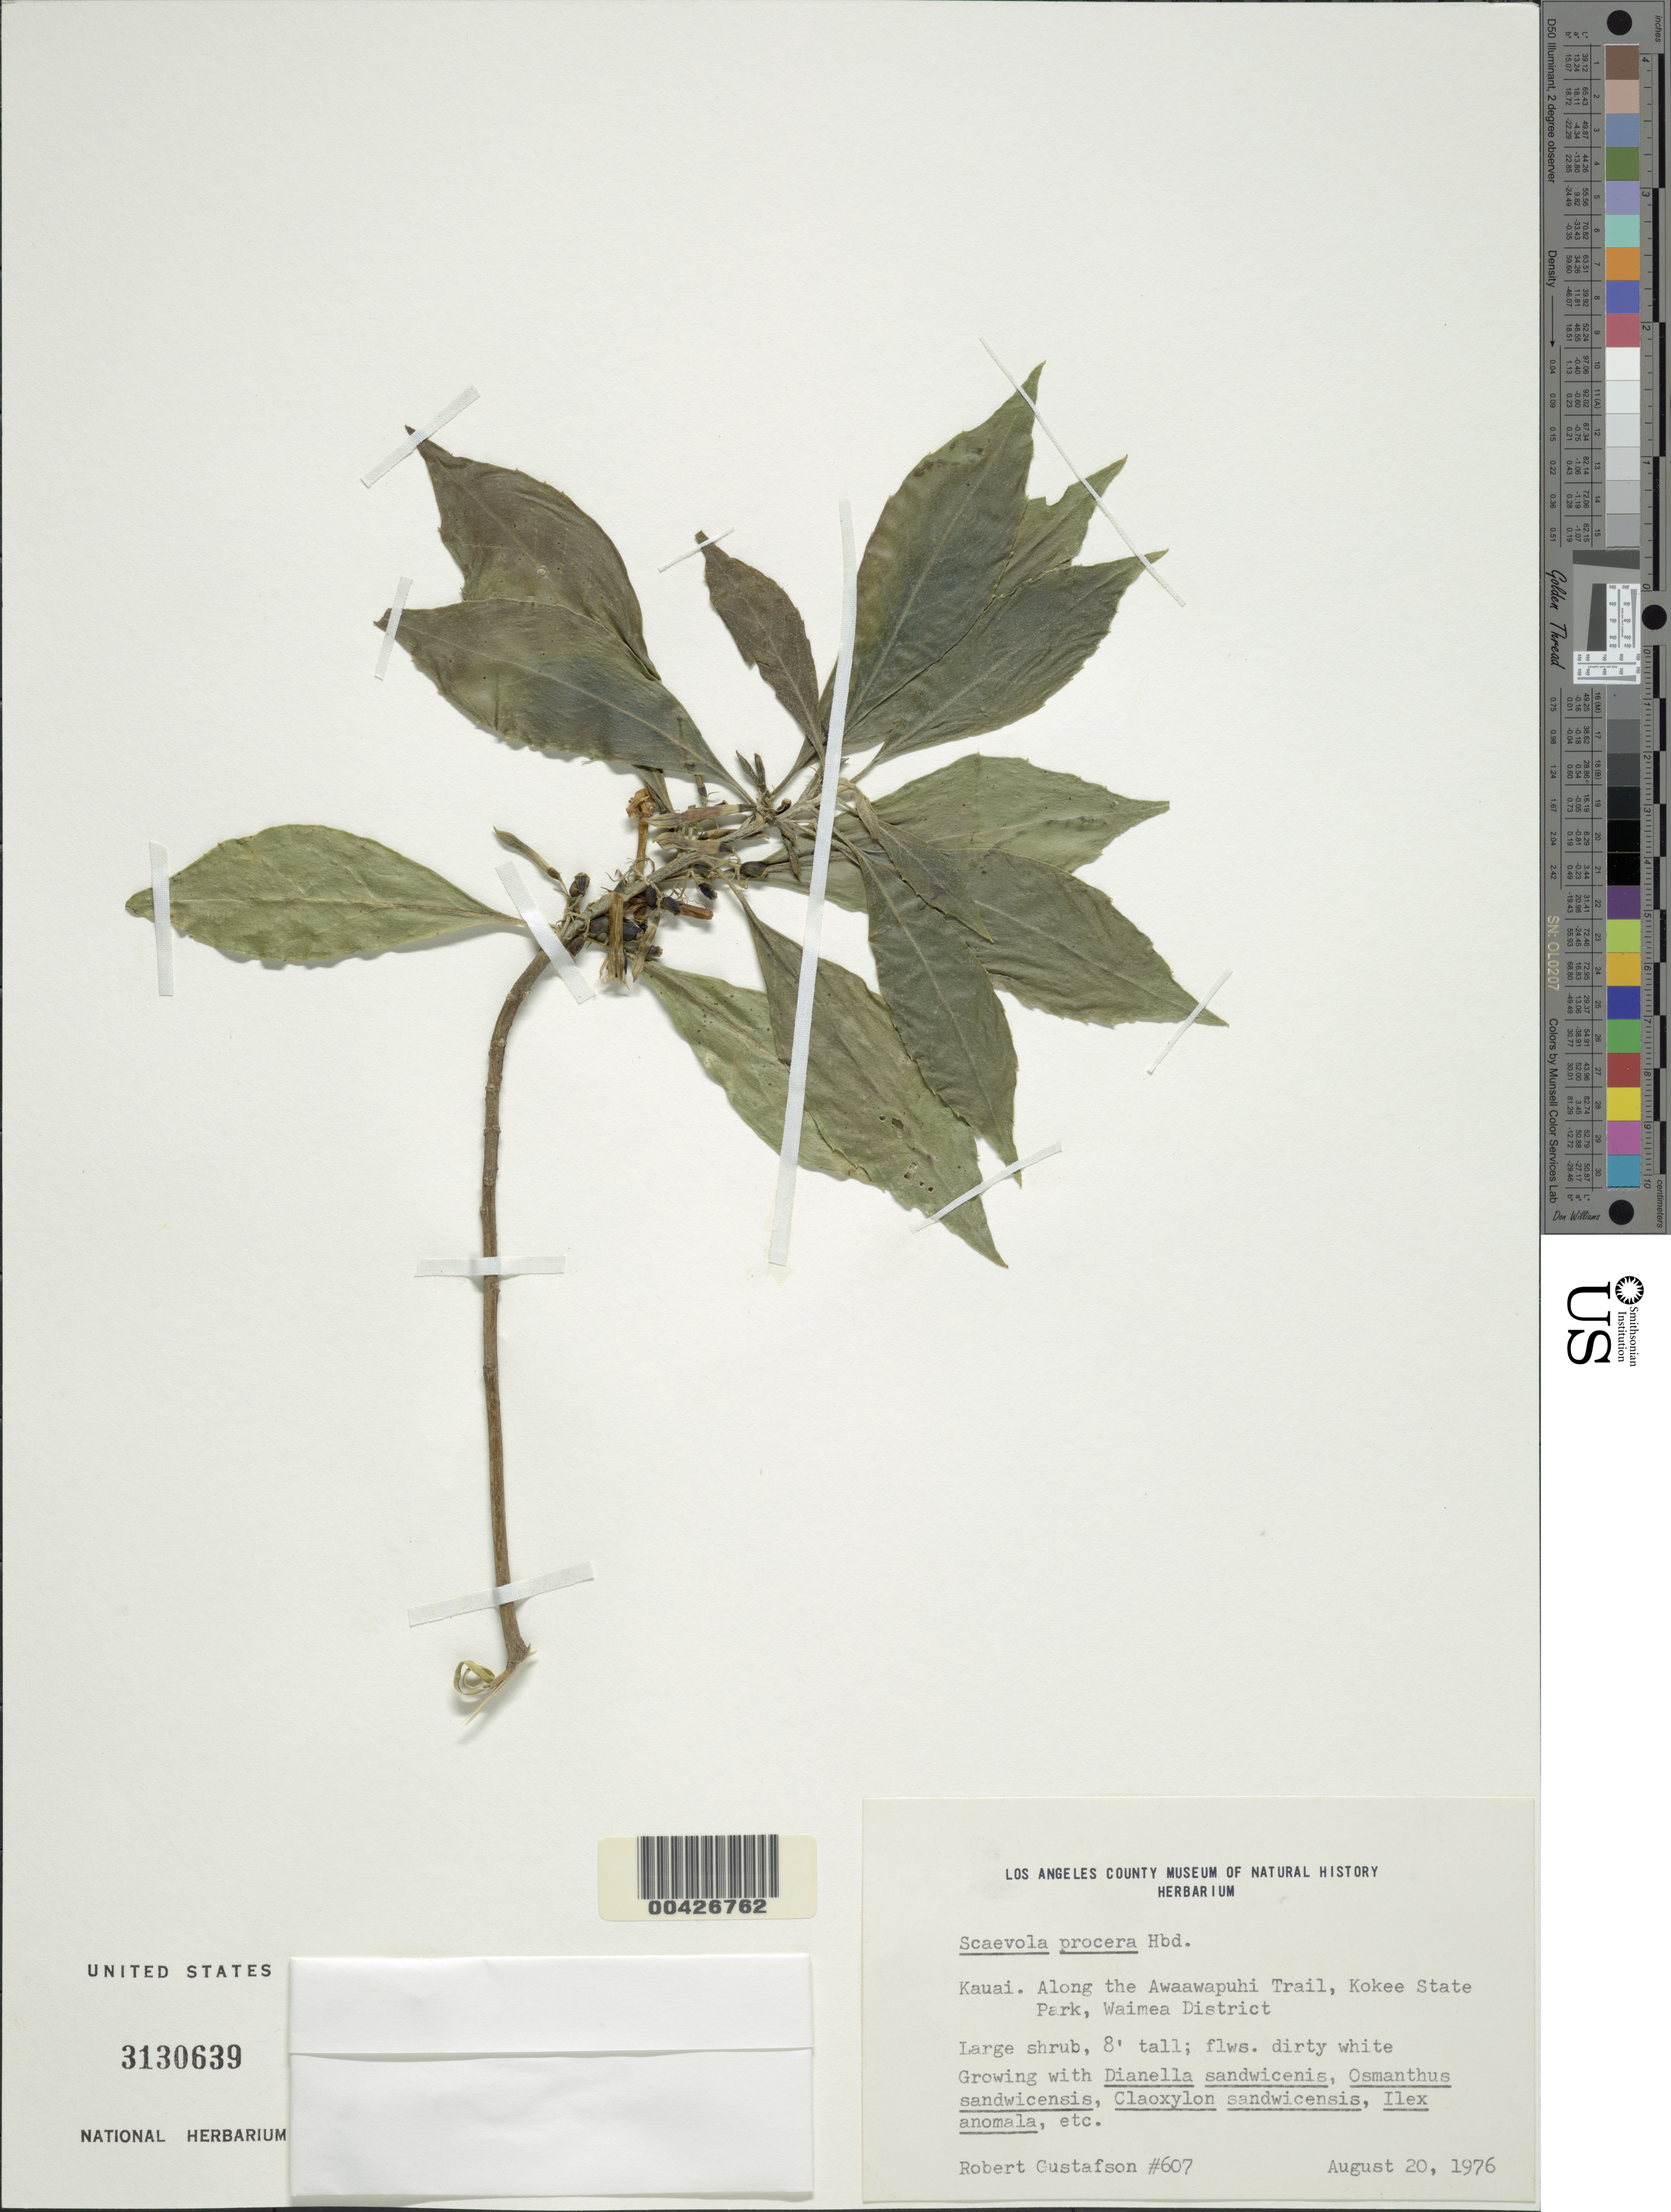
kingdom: Plantae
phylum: Tracheophyta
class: Magnoliopsida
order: Asterales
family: Goodeniaceae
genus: Scaevola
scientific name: Scaevola procera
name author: Hillebr.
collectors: R. Gustafson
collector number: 607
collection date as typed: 20 Aug 1976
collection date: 1976-08-20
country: United States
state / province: Hawaii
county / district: Kauai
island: Kaua'i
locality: Along the Awaawapuhi Trail, Kokee State Park, Waimea District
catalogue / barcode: US 3130639